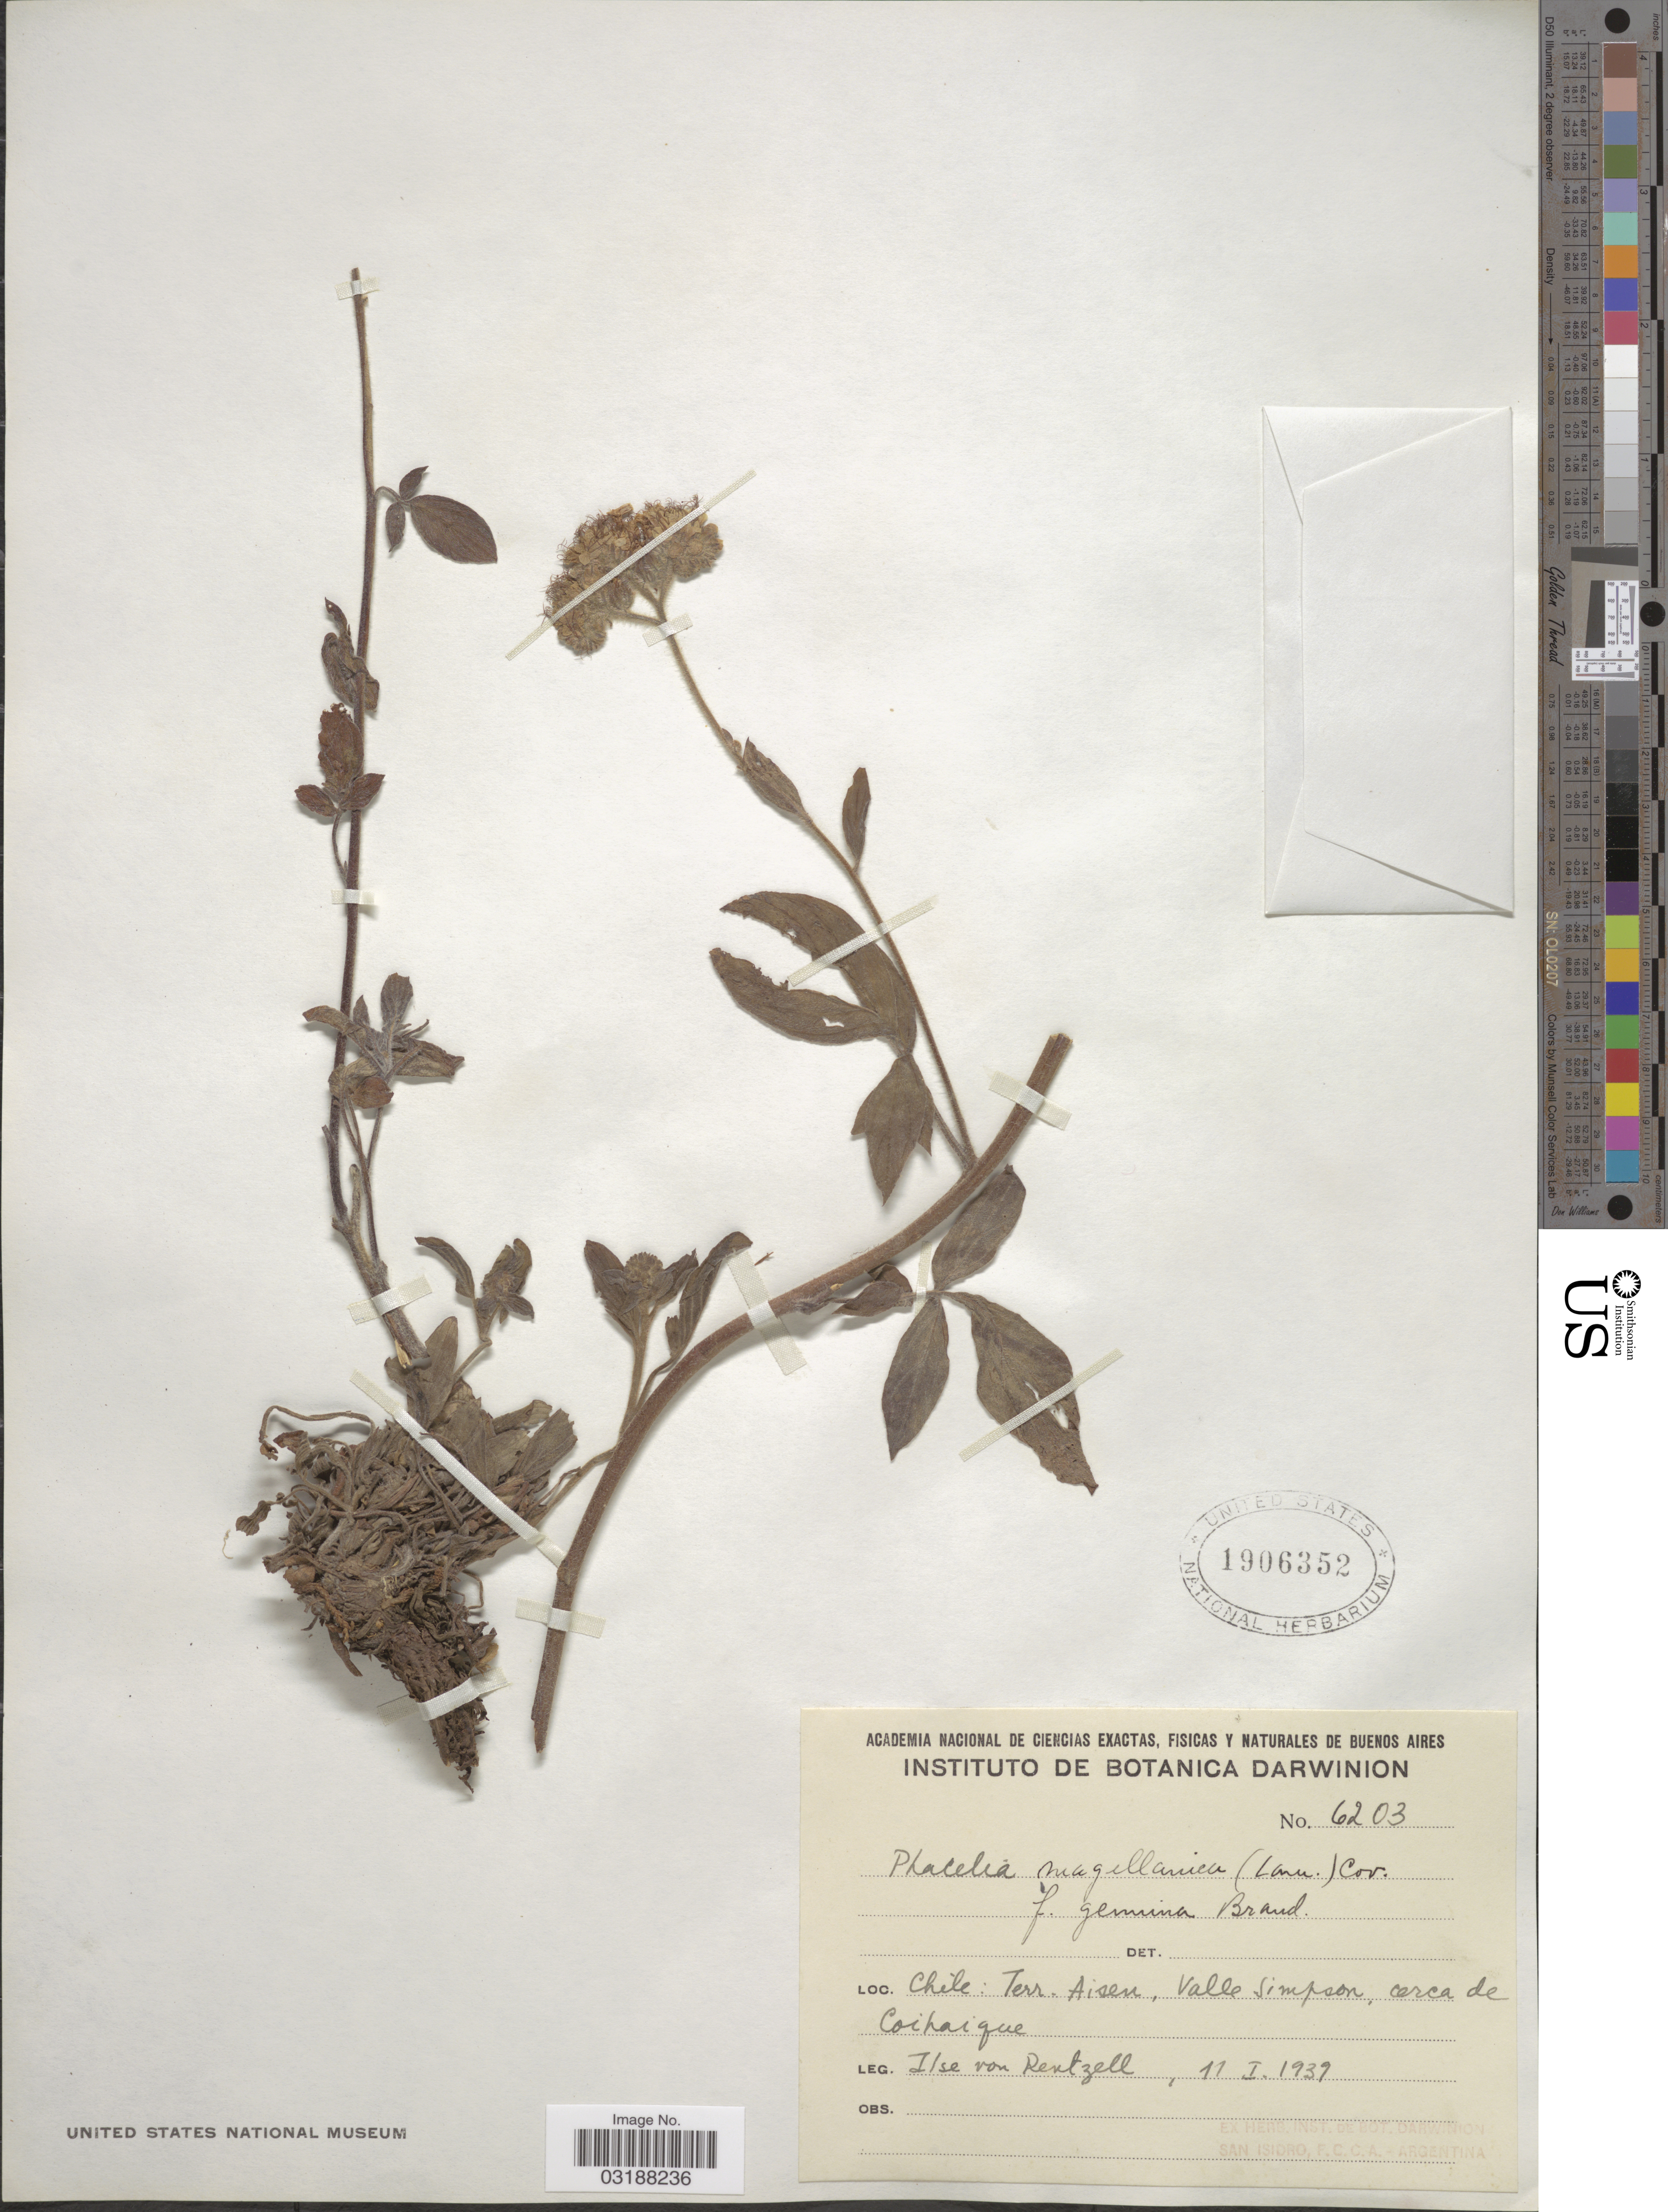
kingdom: Plantae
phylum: Tracheophyta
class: Magnoliopsida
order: Boraginales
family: Hydrophyllaceae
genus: Phacelia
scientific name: Phacelia magellanica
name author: (Lam.) Coville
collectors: I. von Rentzell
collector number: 6203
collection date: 1939-01-11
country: Chile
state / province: Aisén (XI)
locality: Terr. Aisen, Valle Simpson, cerca de Coihaique.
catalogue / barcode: US 1906352